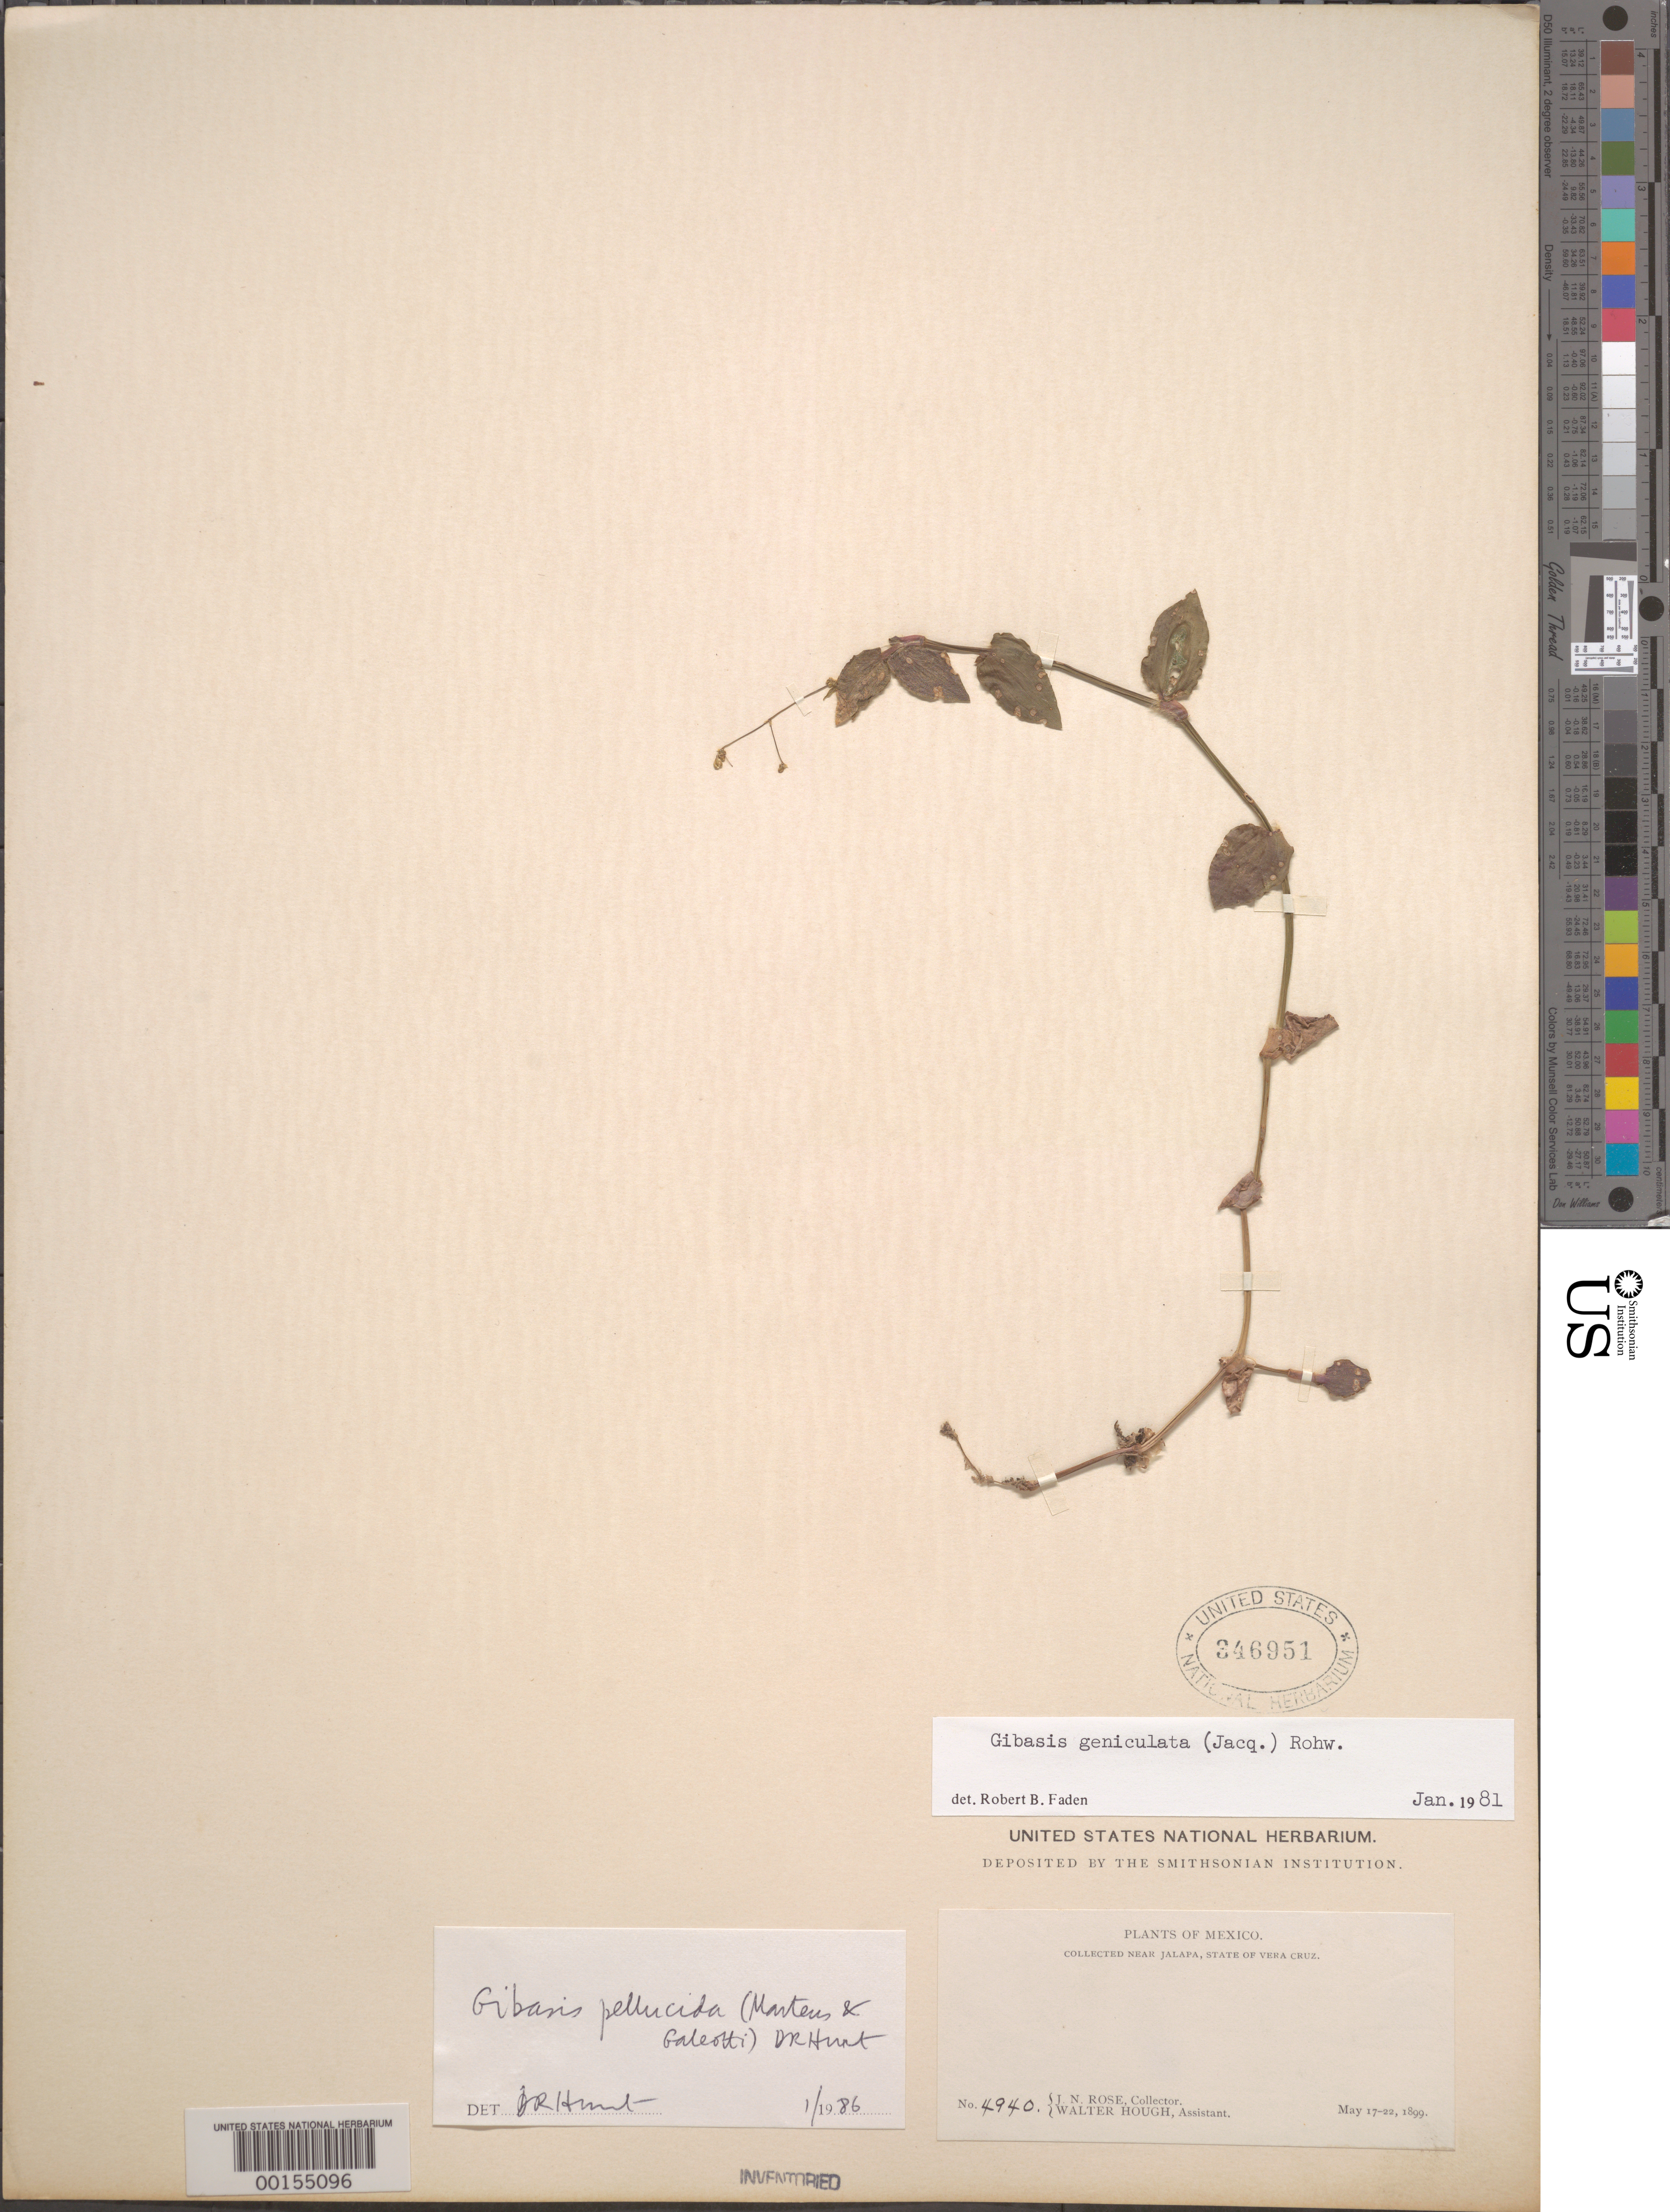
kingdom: Plantae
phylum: Tracheophyta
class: Liliopsida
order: Commelinales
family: Commelinaceae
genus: Gibasis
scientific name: Gibasis pellucida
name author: (M. Martens & Galeotti) D.R. Hunt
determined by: Hunt, D. R.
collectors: J. N. Rose & W. Hough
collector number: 4940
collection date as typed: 17 May 1899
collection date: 1899-05-17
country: Mexico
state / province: Veracruz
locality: Near jalapa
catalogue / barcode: US 346951